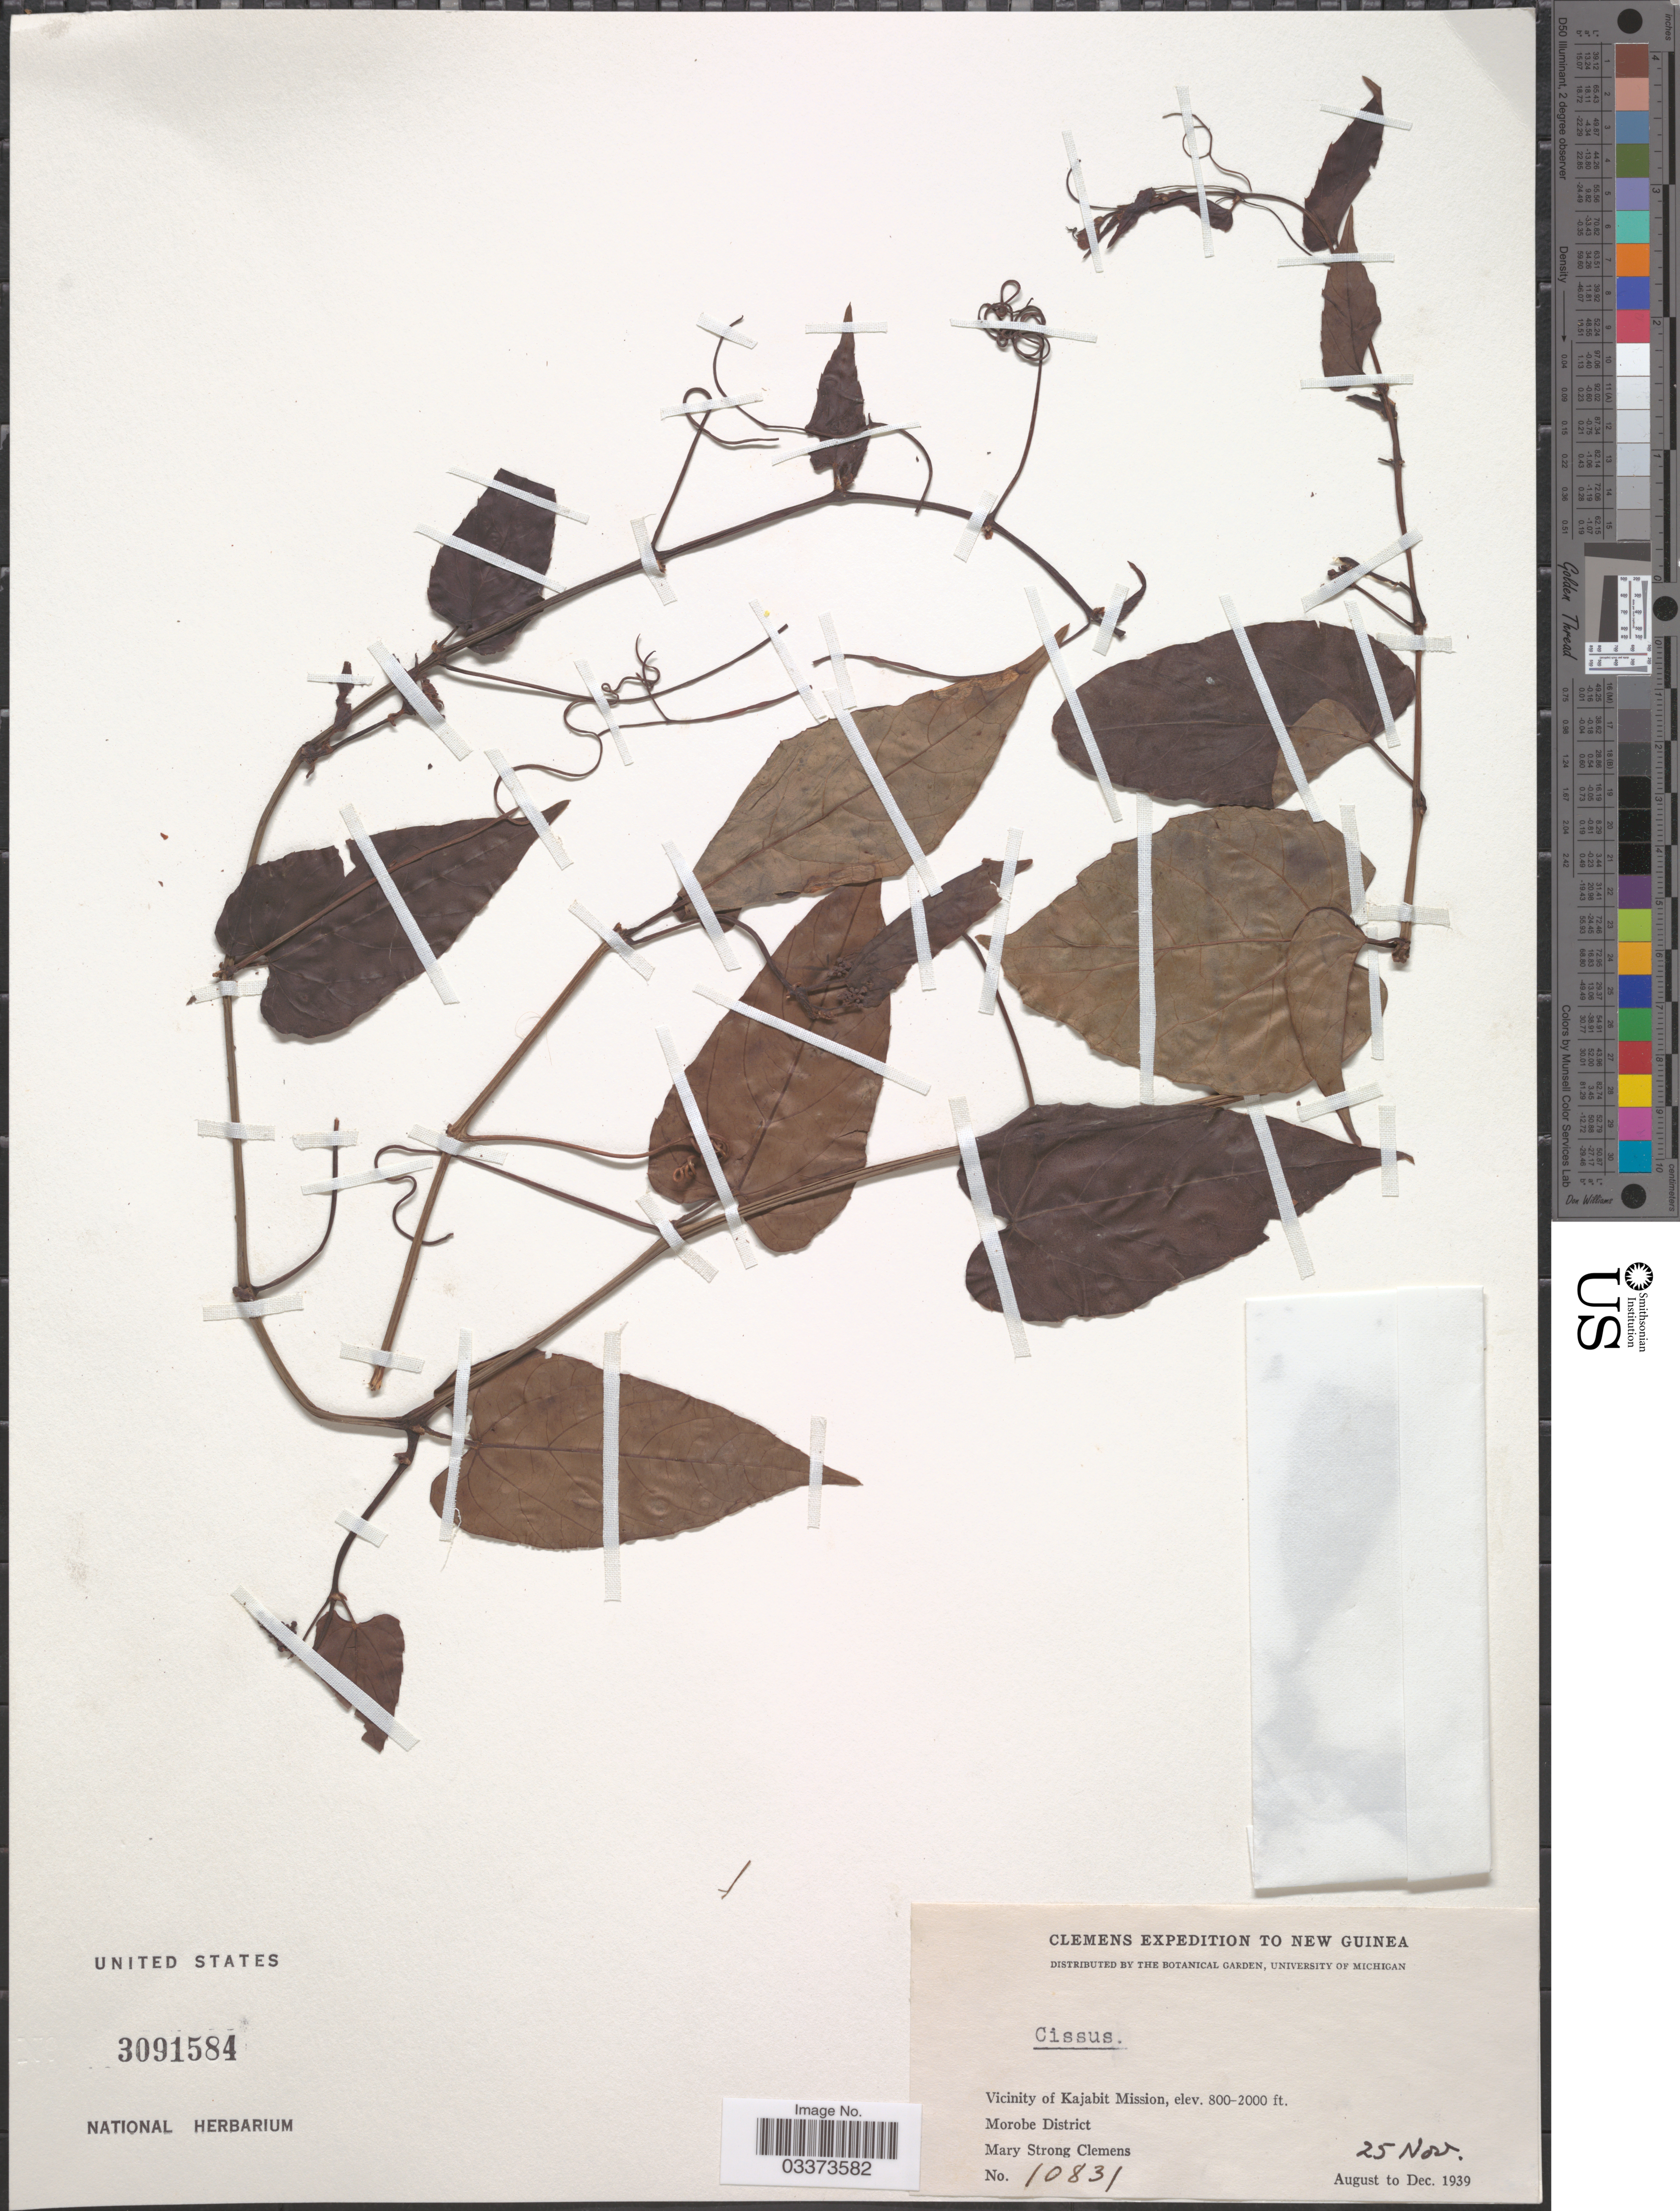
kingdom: Plantae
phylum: Tracheophyta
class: Magnoliopsida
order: Vitales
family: Vitaceae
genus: Cissus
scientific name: Cissus sp.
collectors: M. S. Clemens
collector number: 10831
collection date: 1939-11-25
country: Papua New Guinea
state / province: Morobe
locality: New Guinea. Vicinity of Kajabit Mission. Morobe District.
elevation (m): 244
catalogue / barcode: US 3091584